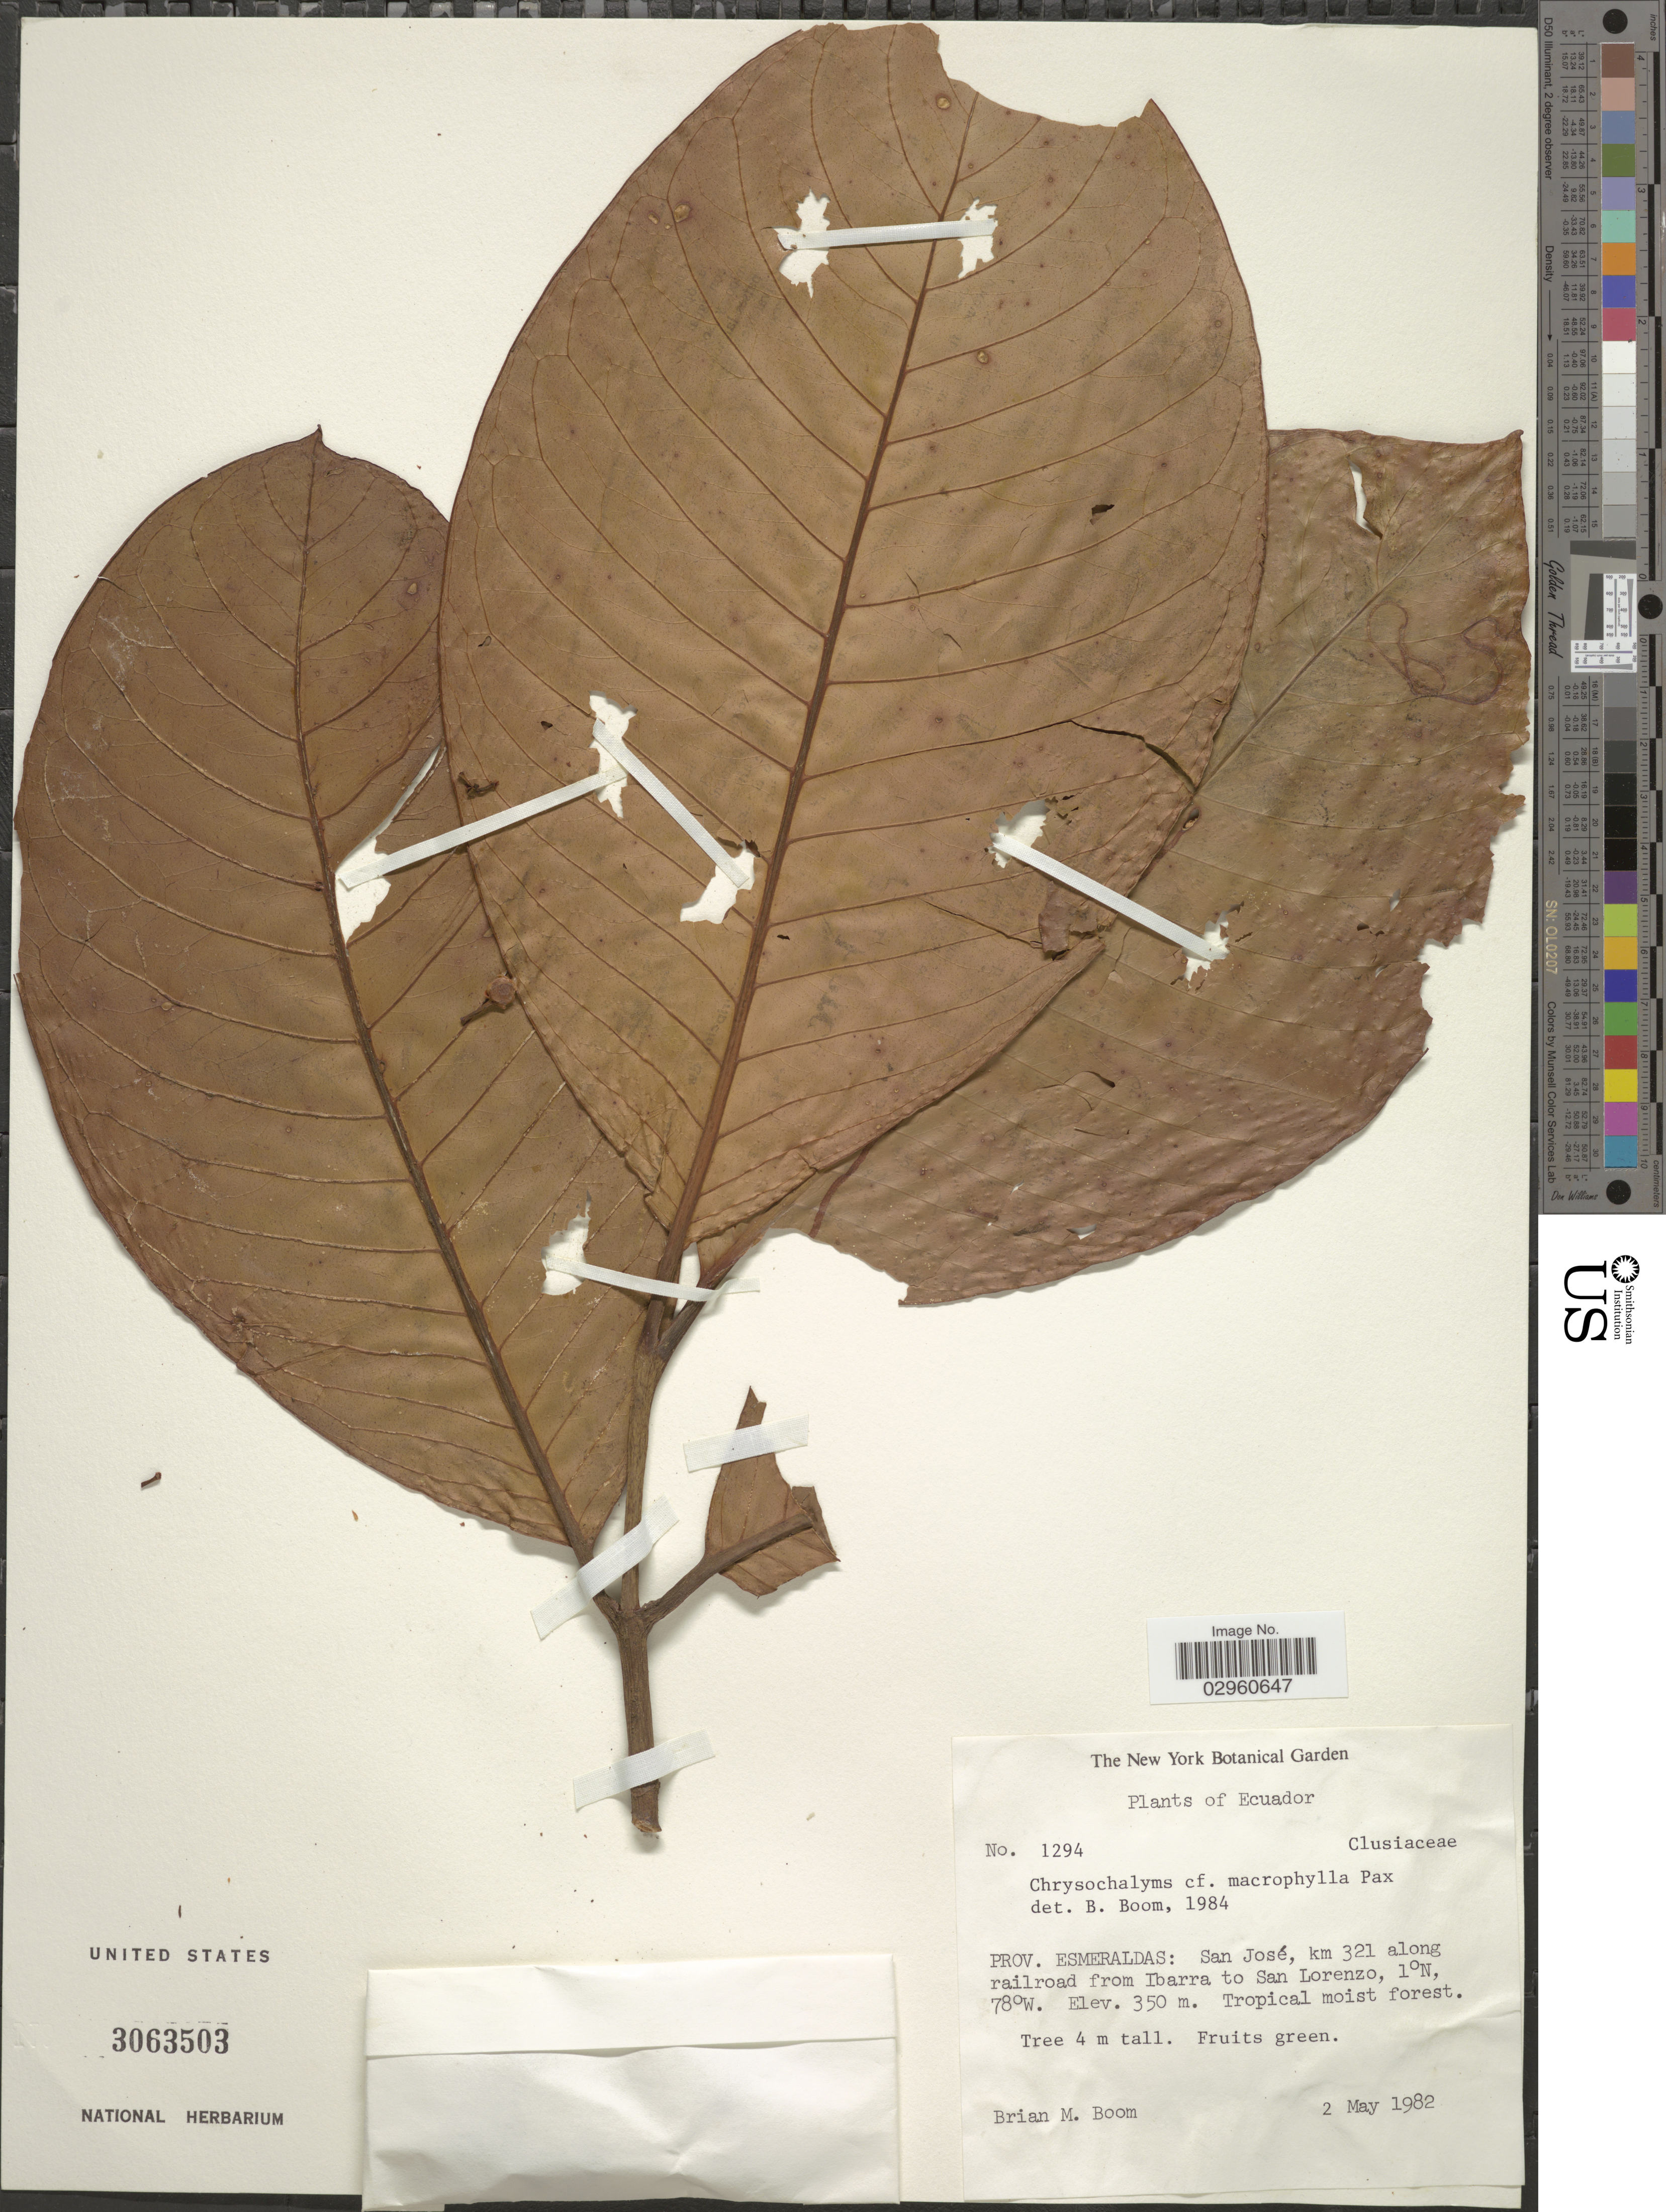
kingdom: Plantae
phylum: Tracheophyta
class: Magnoliopsida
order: Malpighiales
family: Clusiaceae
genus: Chrysochlamys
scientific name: Chrysochlamys macrophylla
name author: Pax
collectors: B. M. Boom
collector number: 1294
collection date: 1982-05-02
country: Ecuador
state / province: Esmeraldas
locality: Prov. Esmeraldas: San José, km 321 along railroad from Ibarra to San Lorenzo.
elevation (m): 350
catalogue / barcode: US 3063503